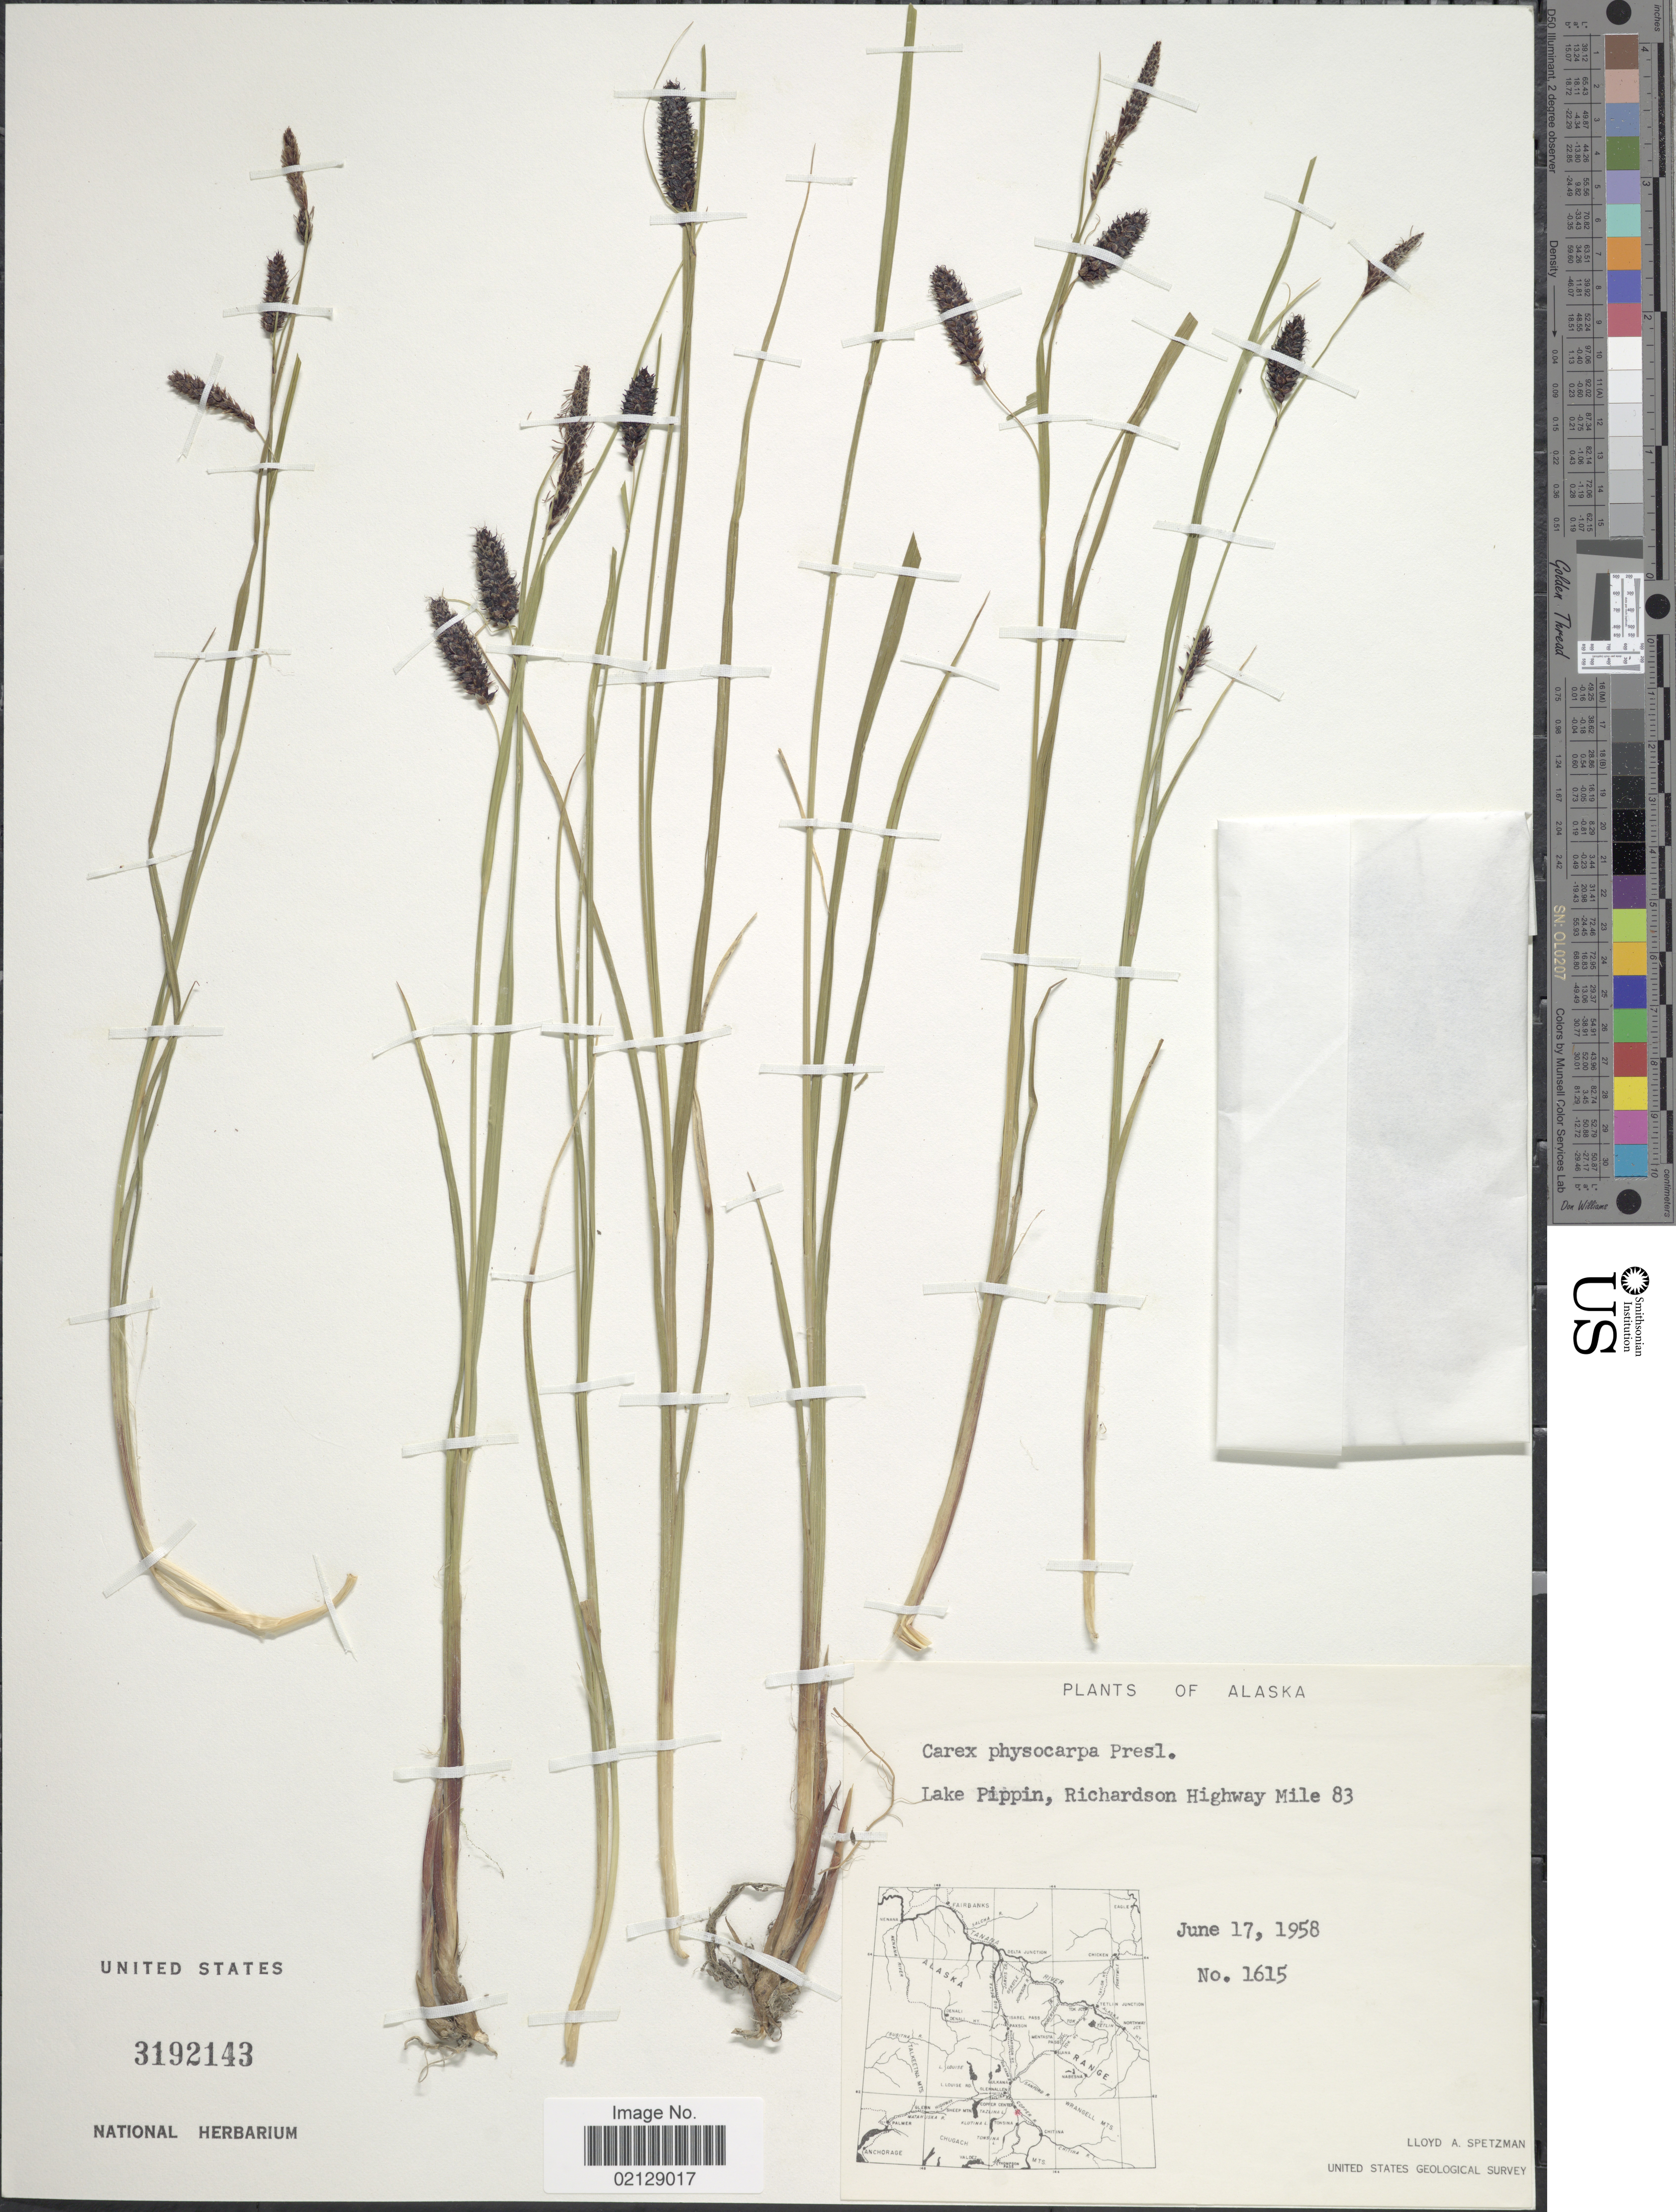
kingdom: Plantae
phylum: Tracheophyta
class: Liliopsida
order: Poales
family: Cyperaceae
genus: Carex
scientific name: Carex saxatilis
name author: L.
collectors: L. Spetzman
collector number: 1615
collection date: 1958-06-17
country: United States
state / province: Alaska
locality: Lake Pippin, Richardson Highway Mile 83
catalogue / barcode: US 3192143